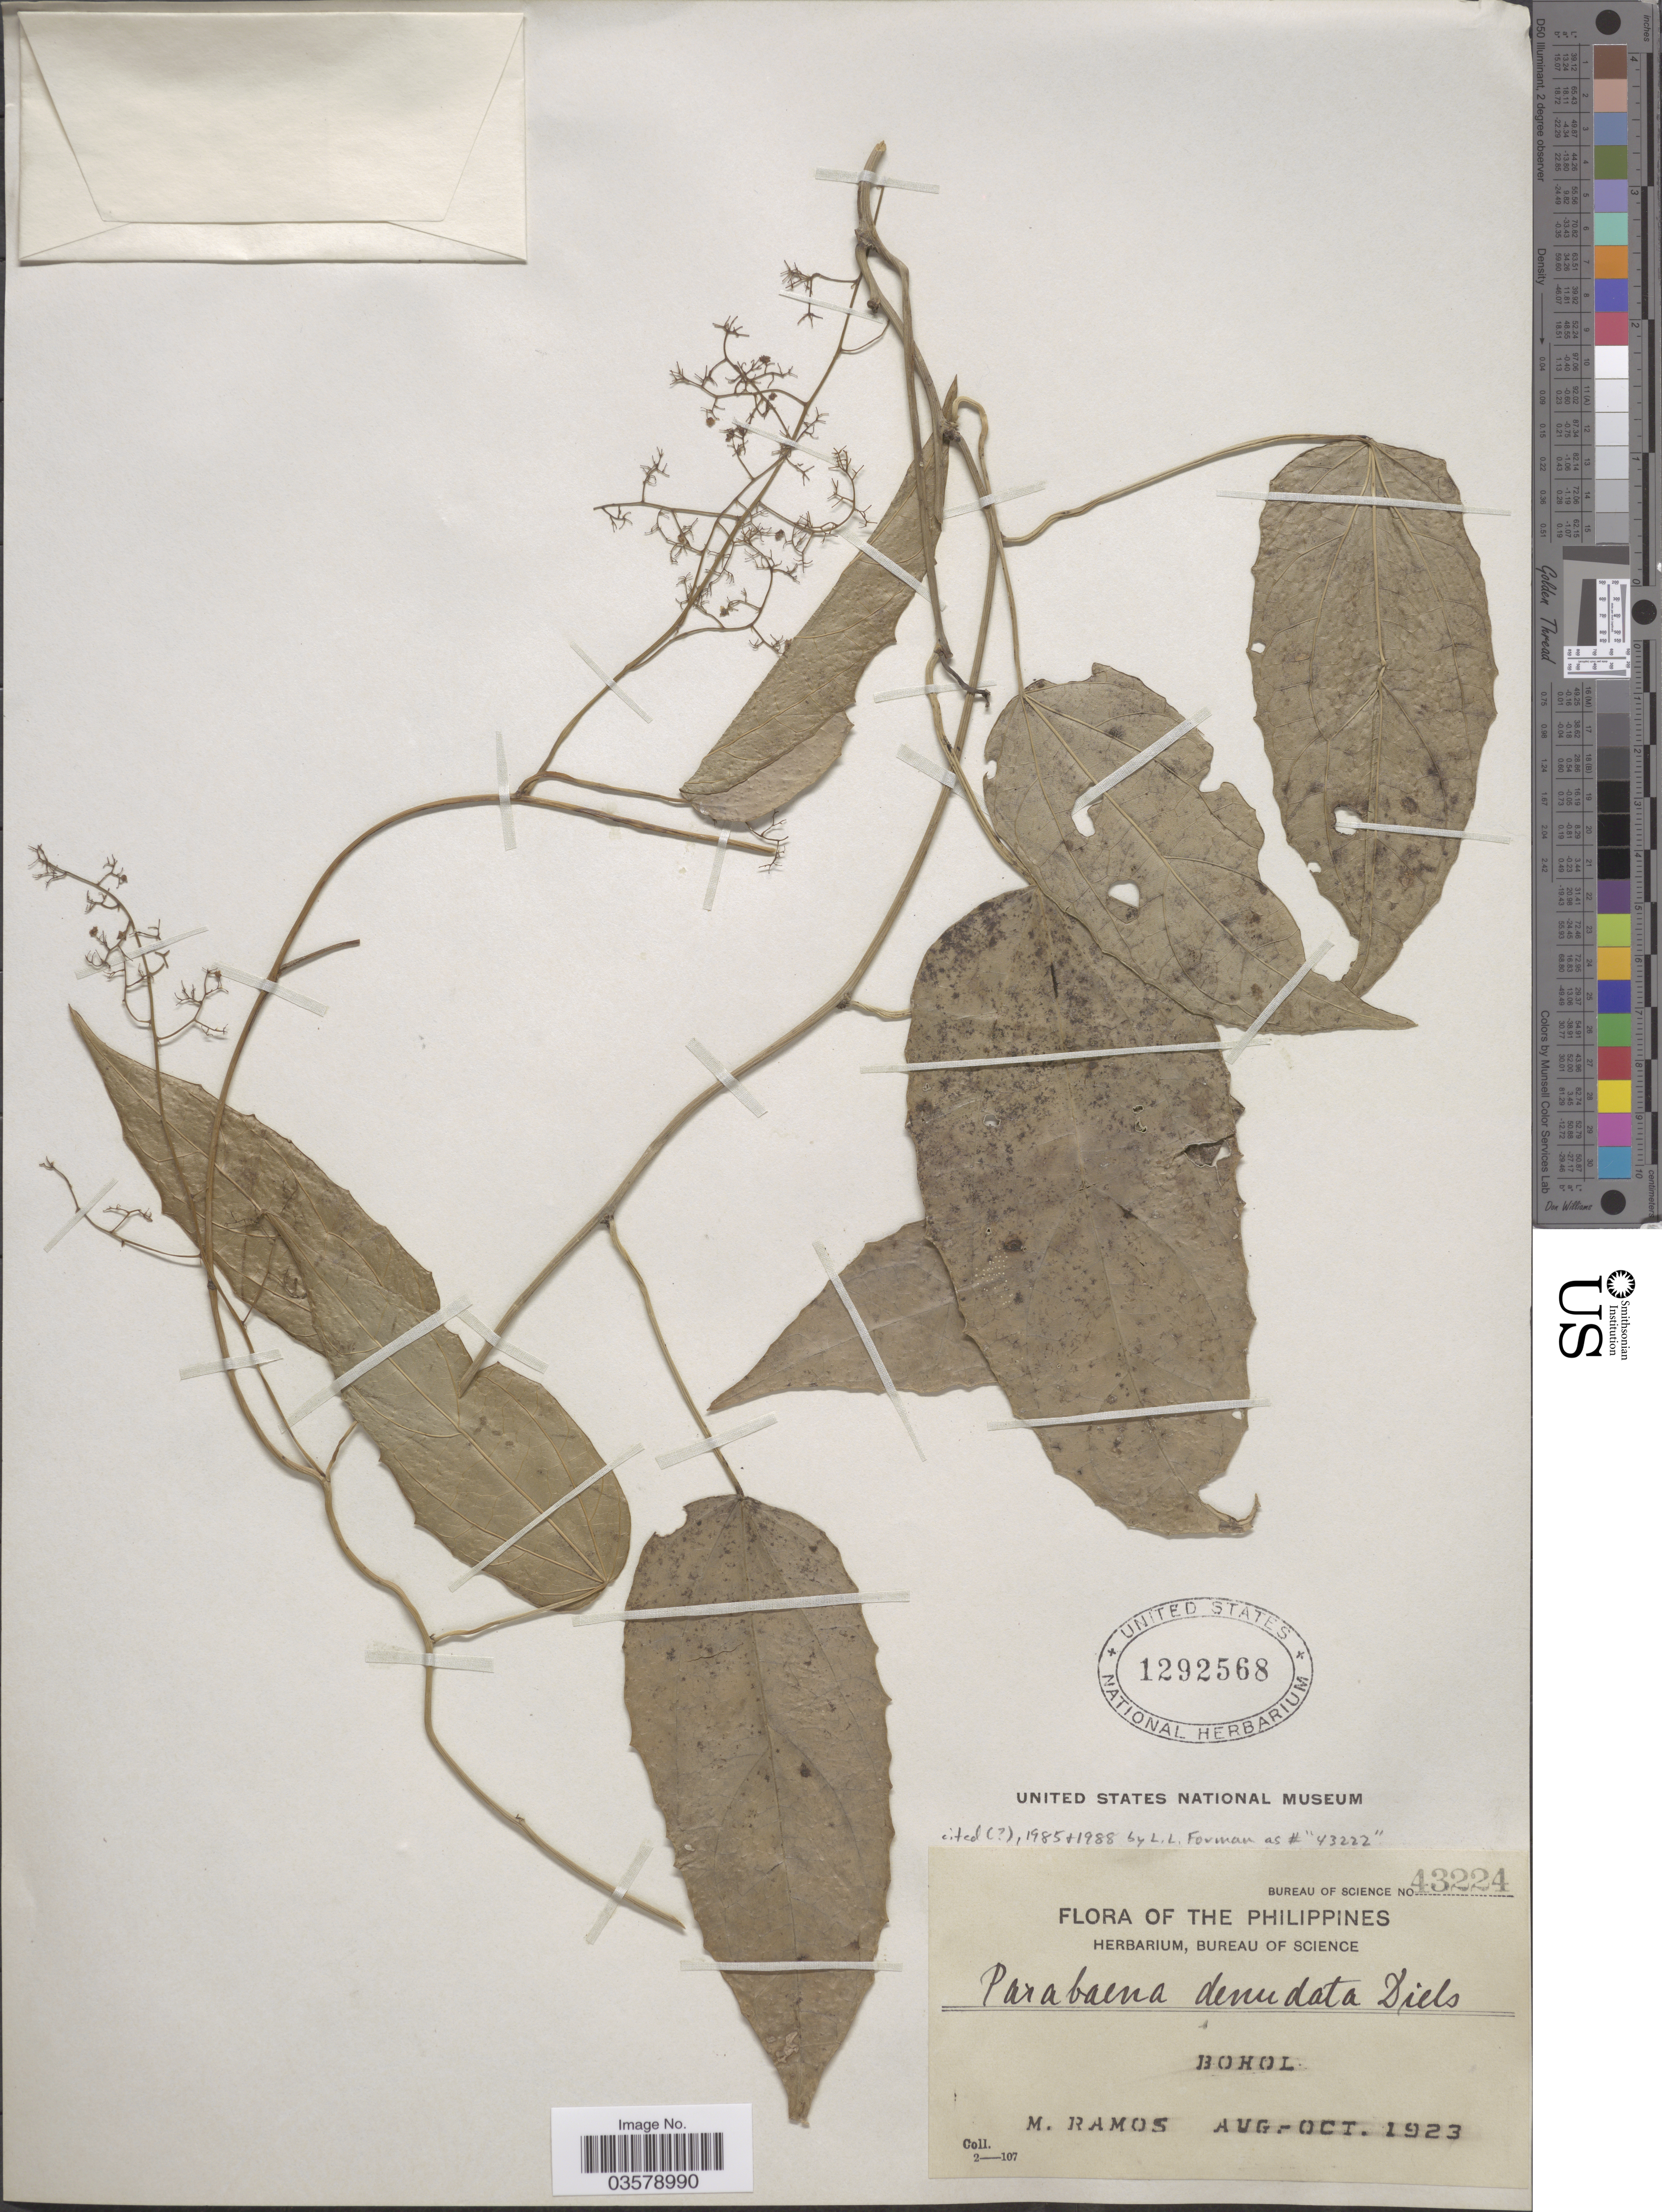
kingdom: Plantae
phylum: Tracheophyta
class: Magnoliopsida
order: Ranunculales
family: Menispermaceae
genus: Parabaena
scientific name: Parabaena denudata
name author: Diels in Engl.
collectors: M. Ramos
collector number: Bureau of science 43224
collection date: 1923-08/1923-10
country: Philippines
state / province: Central Visayas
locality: Bohol.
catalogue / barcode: US 1292568